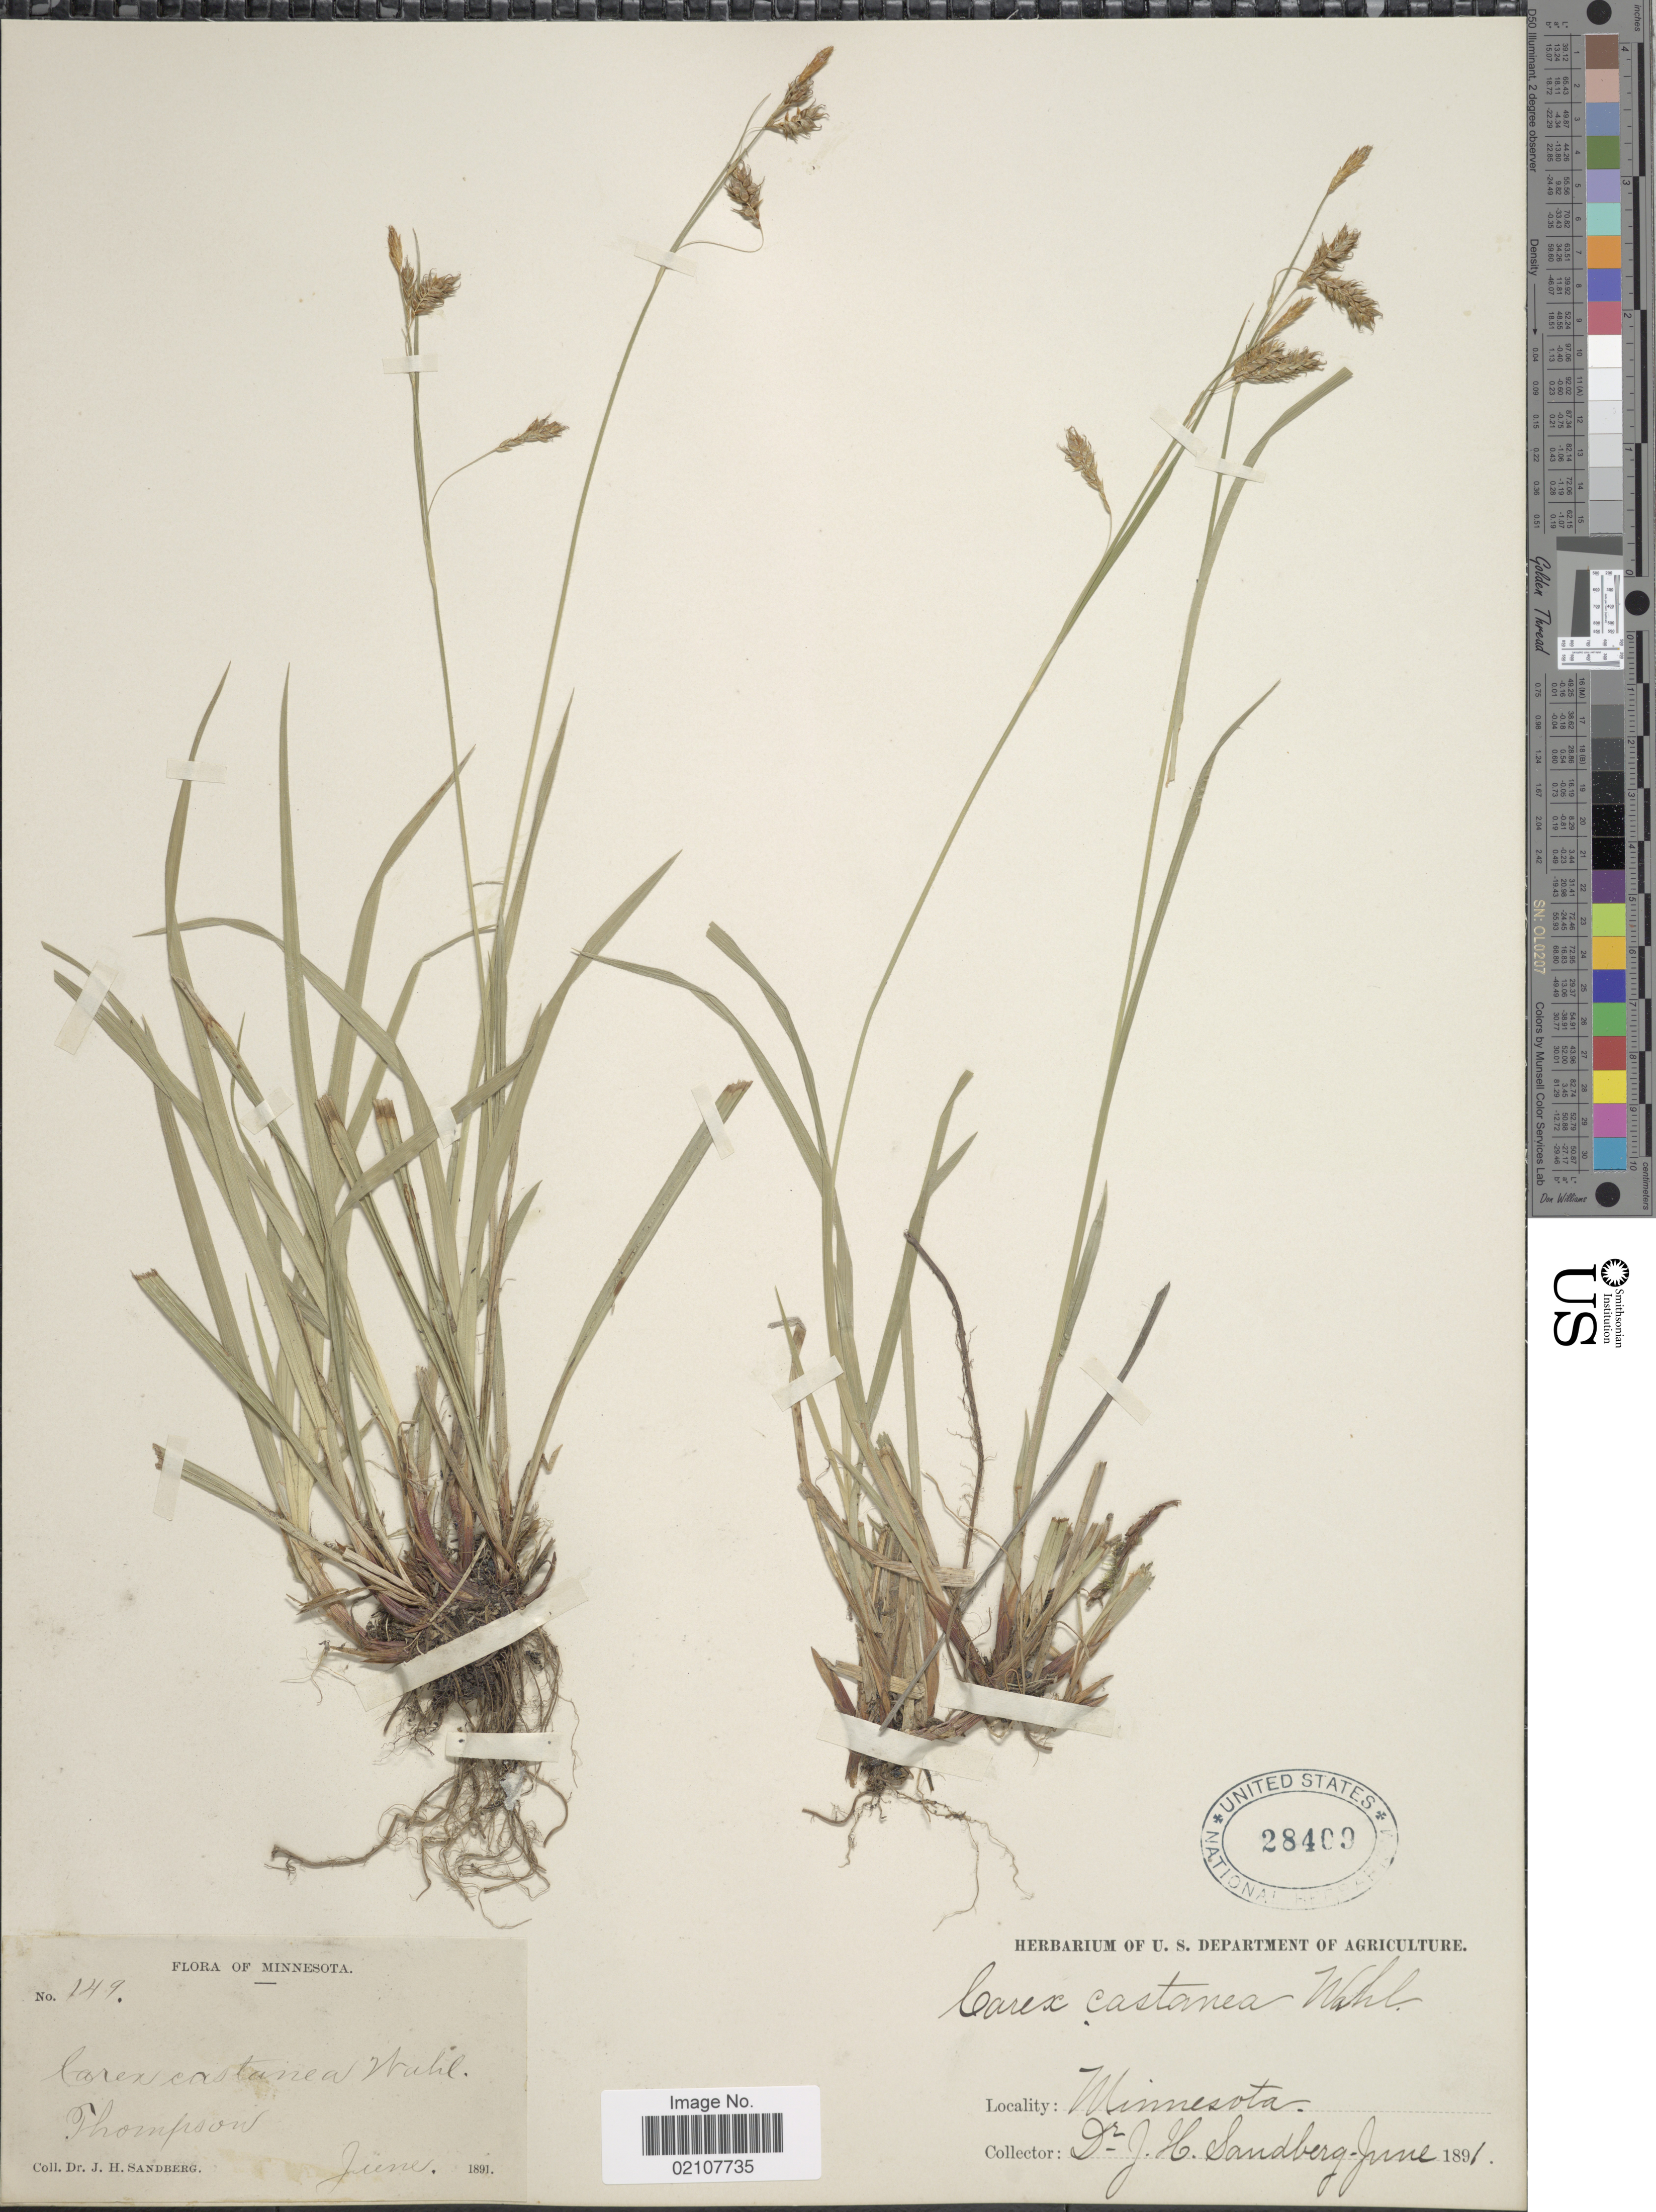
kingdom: Plantae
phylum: Tracheophyta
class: Liliopsida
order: Poales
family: Cyperaceae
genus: Carex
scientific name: Carex castanea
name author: Wahlenb.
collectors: J. H. Sandberg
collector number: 149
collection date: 1891-06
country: United States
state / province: Minnesota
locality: Thompson.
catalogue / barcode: US 28409